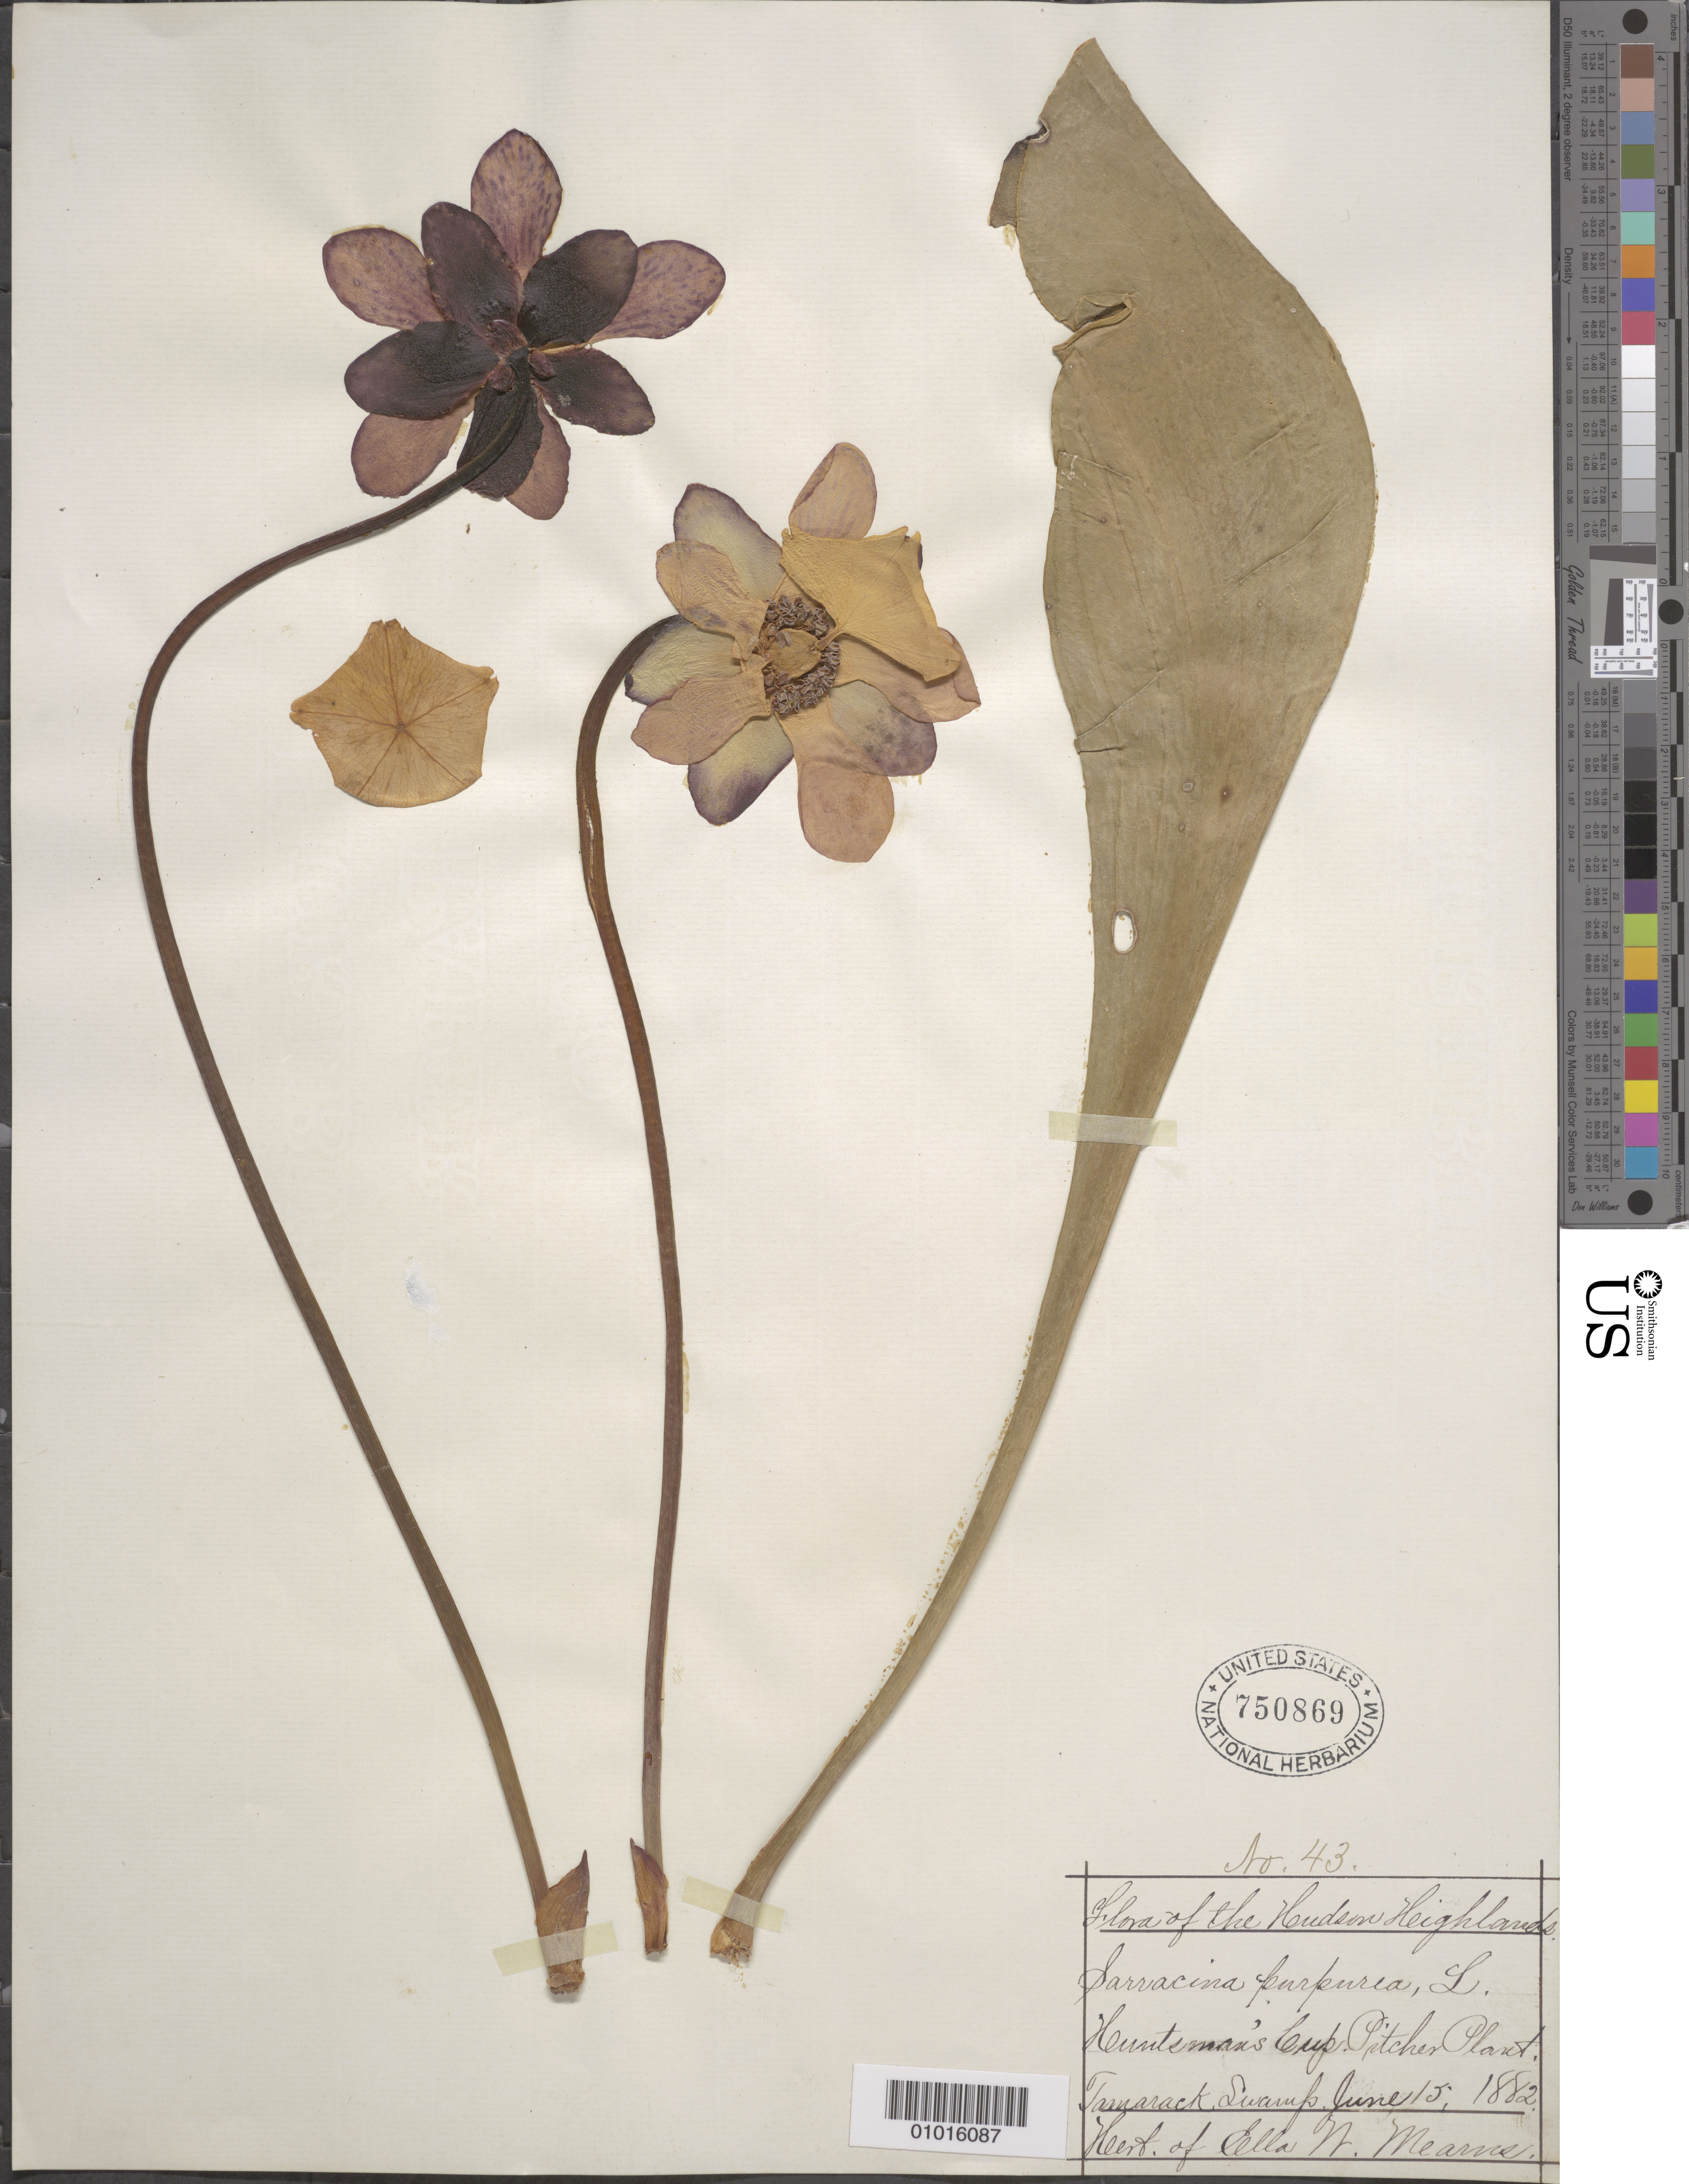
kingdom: Plantae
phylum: Tracheophyta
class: Magnoliopsida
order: Ericales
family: Sarraceniaceae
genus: Sarracenia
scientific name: Sarracenia purpurea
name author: L.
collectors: E. A. Mearns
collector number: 43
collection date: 1882-06-15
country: United States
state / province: New York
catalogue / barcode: US 750869